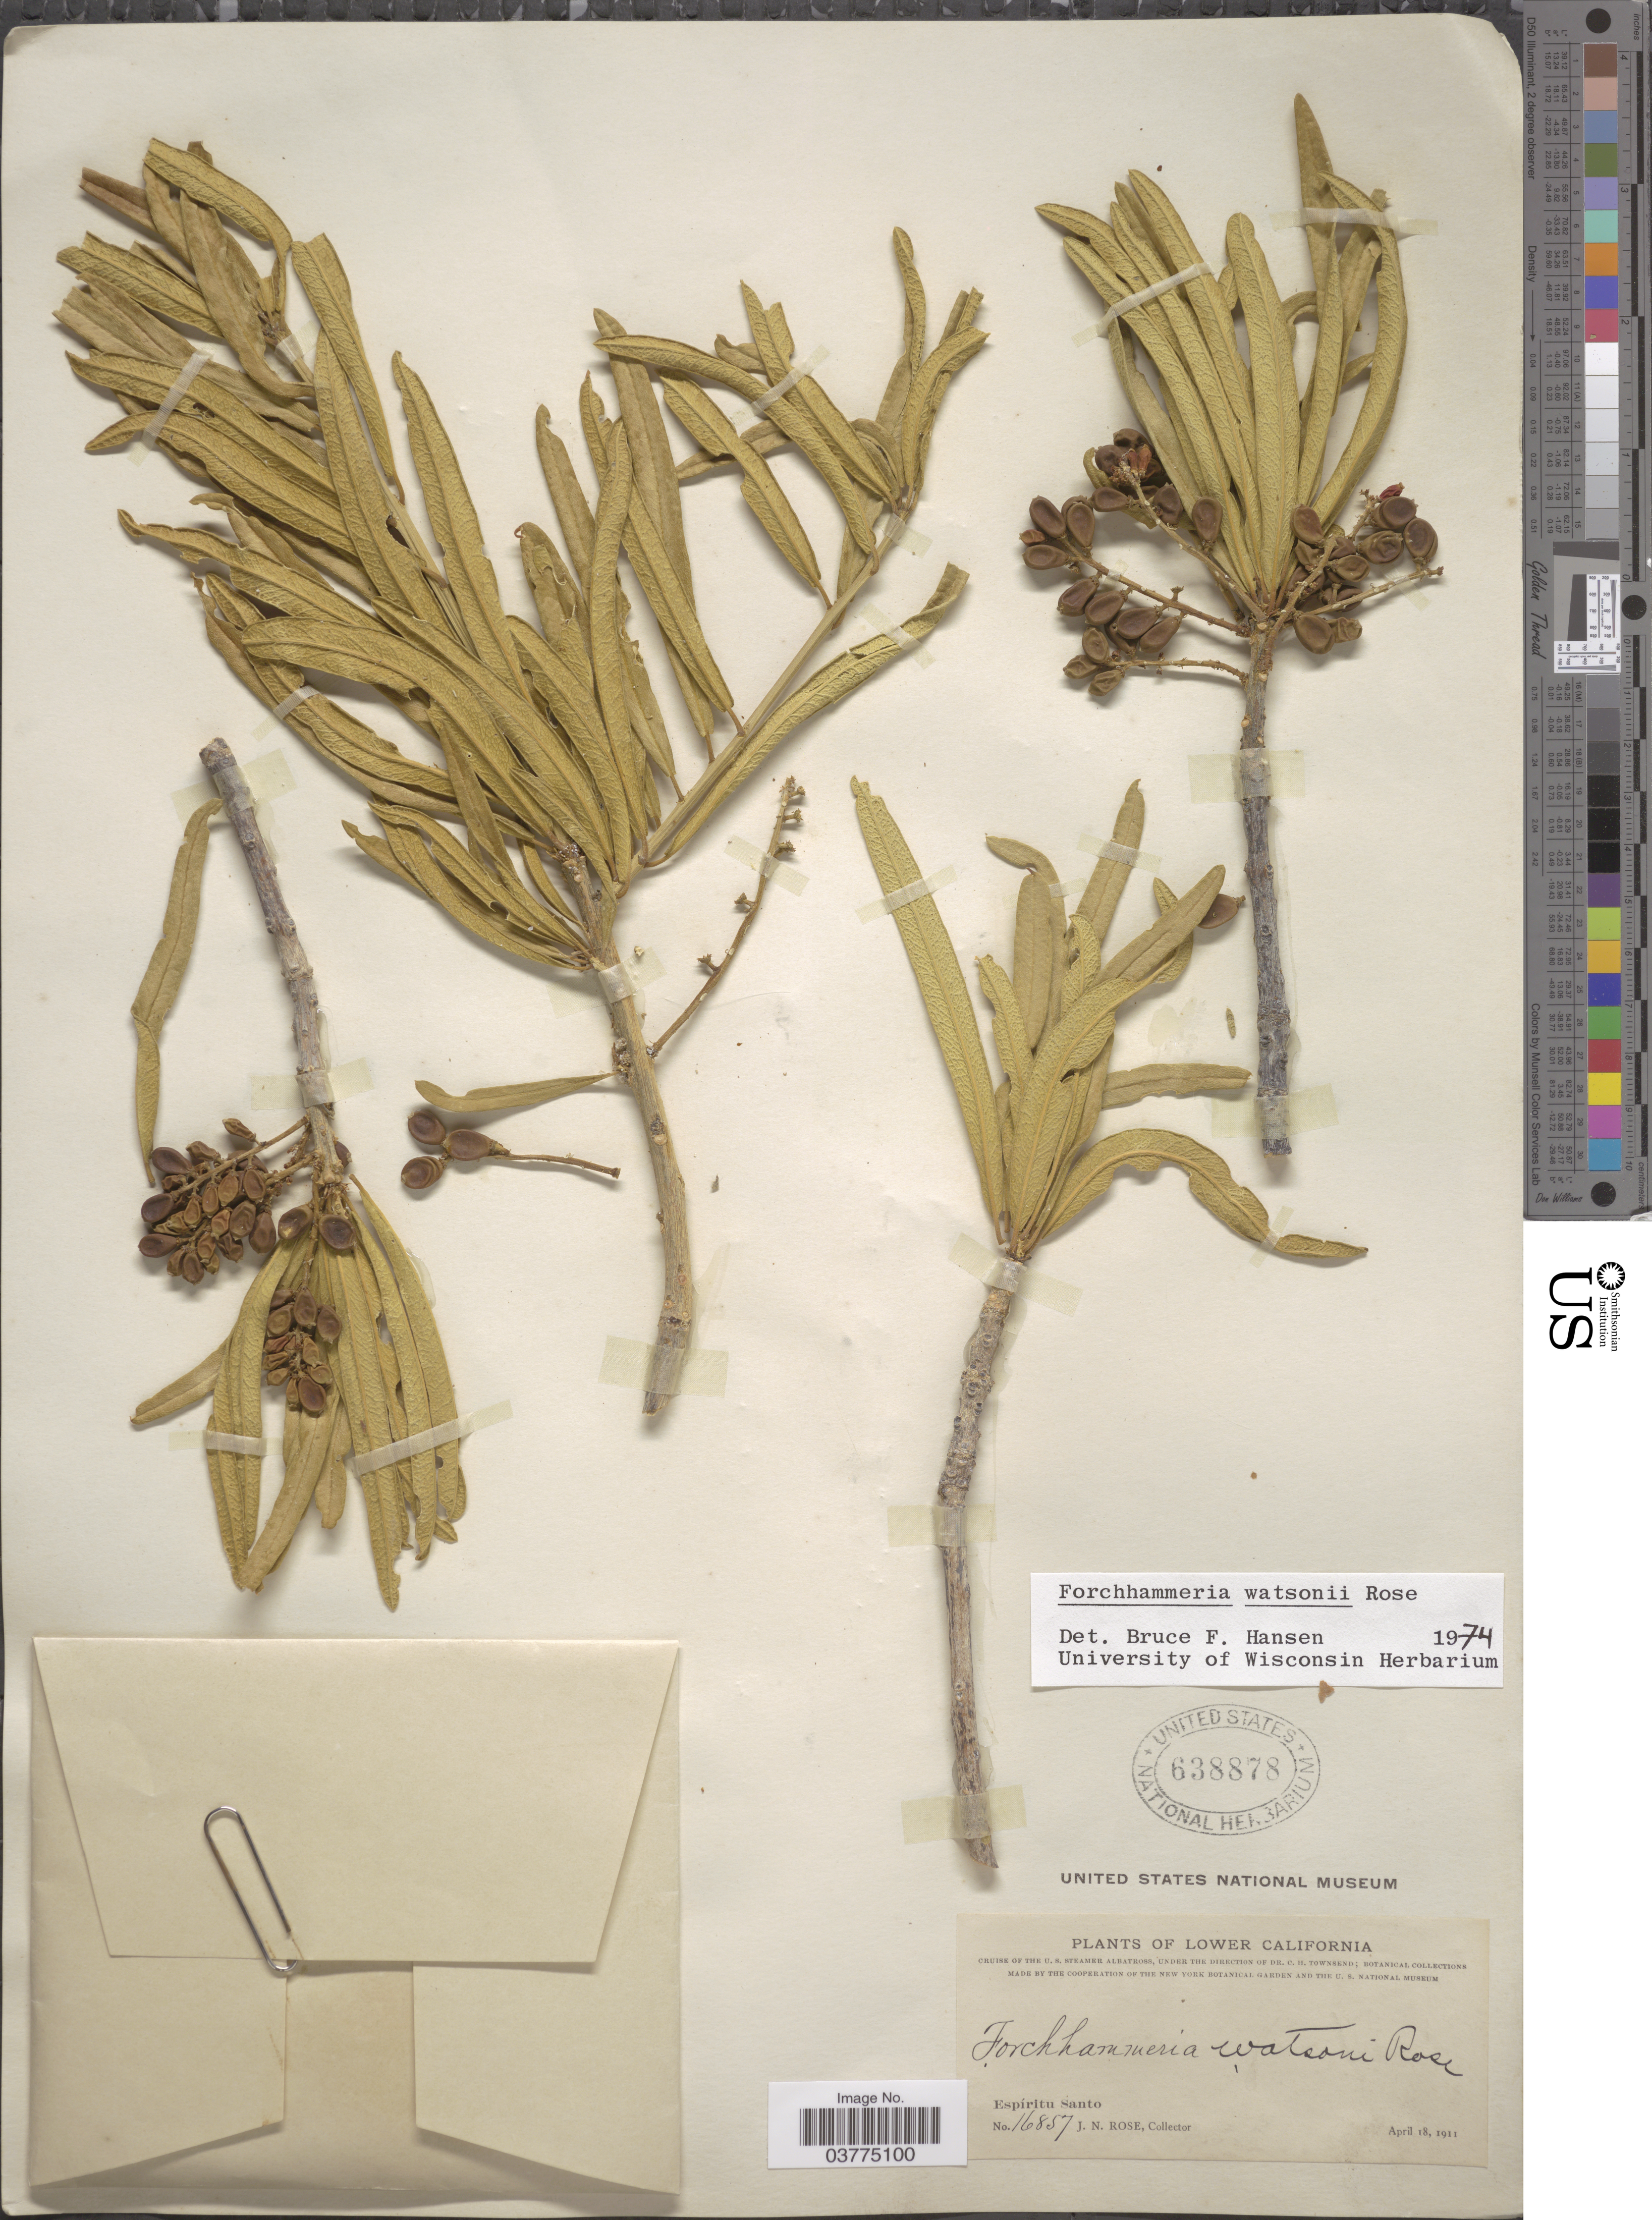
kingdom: Plantae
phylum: Tracheophyta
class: Magnoliopsida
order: Brassicales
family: Stixaceae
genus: Forchhammeria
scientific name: Forchhammeria watsonii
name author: Rose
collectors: J. N. Rose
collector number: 16857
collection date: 1911-04-18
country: Mexico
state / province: Baja California Norte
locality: Lower California. Espíritu Santo.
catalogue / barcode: US 638878